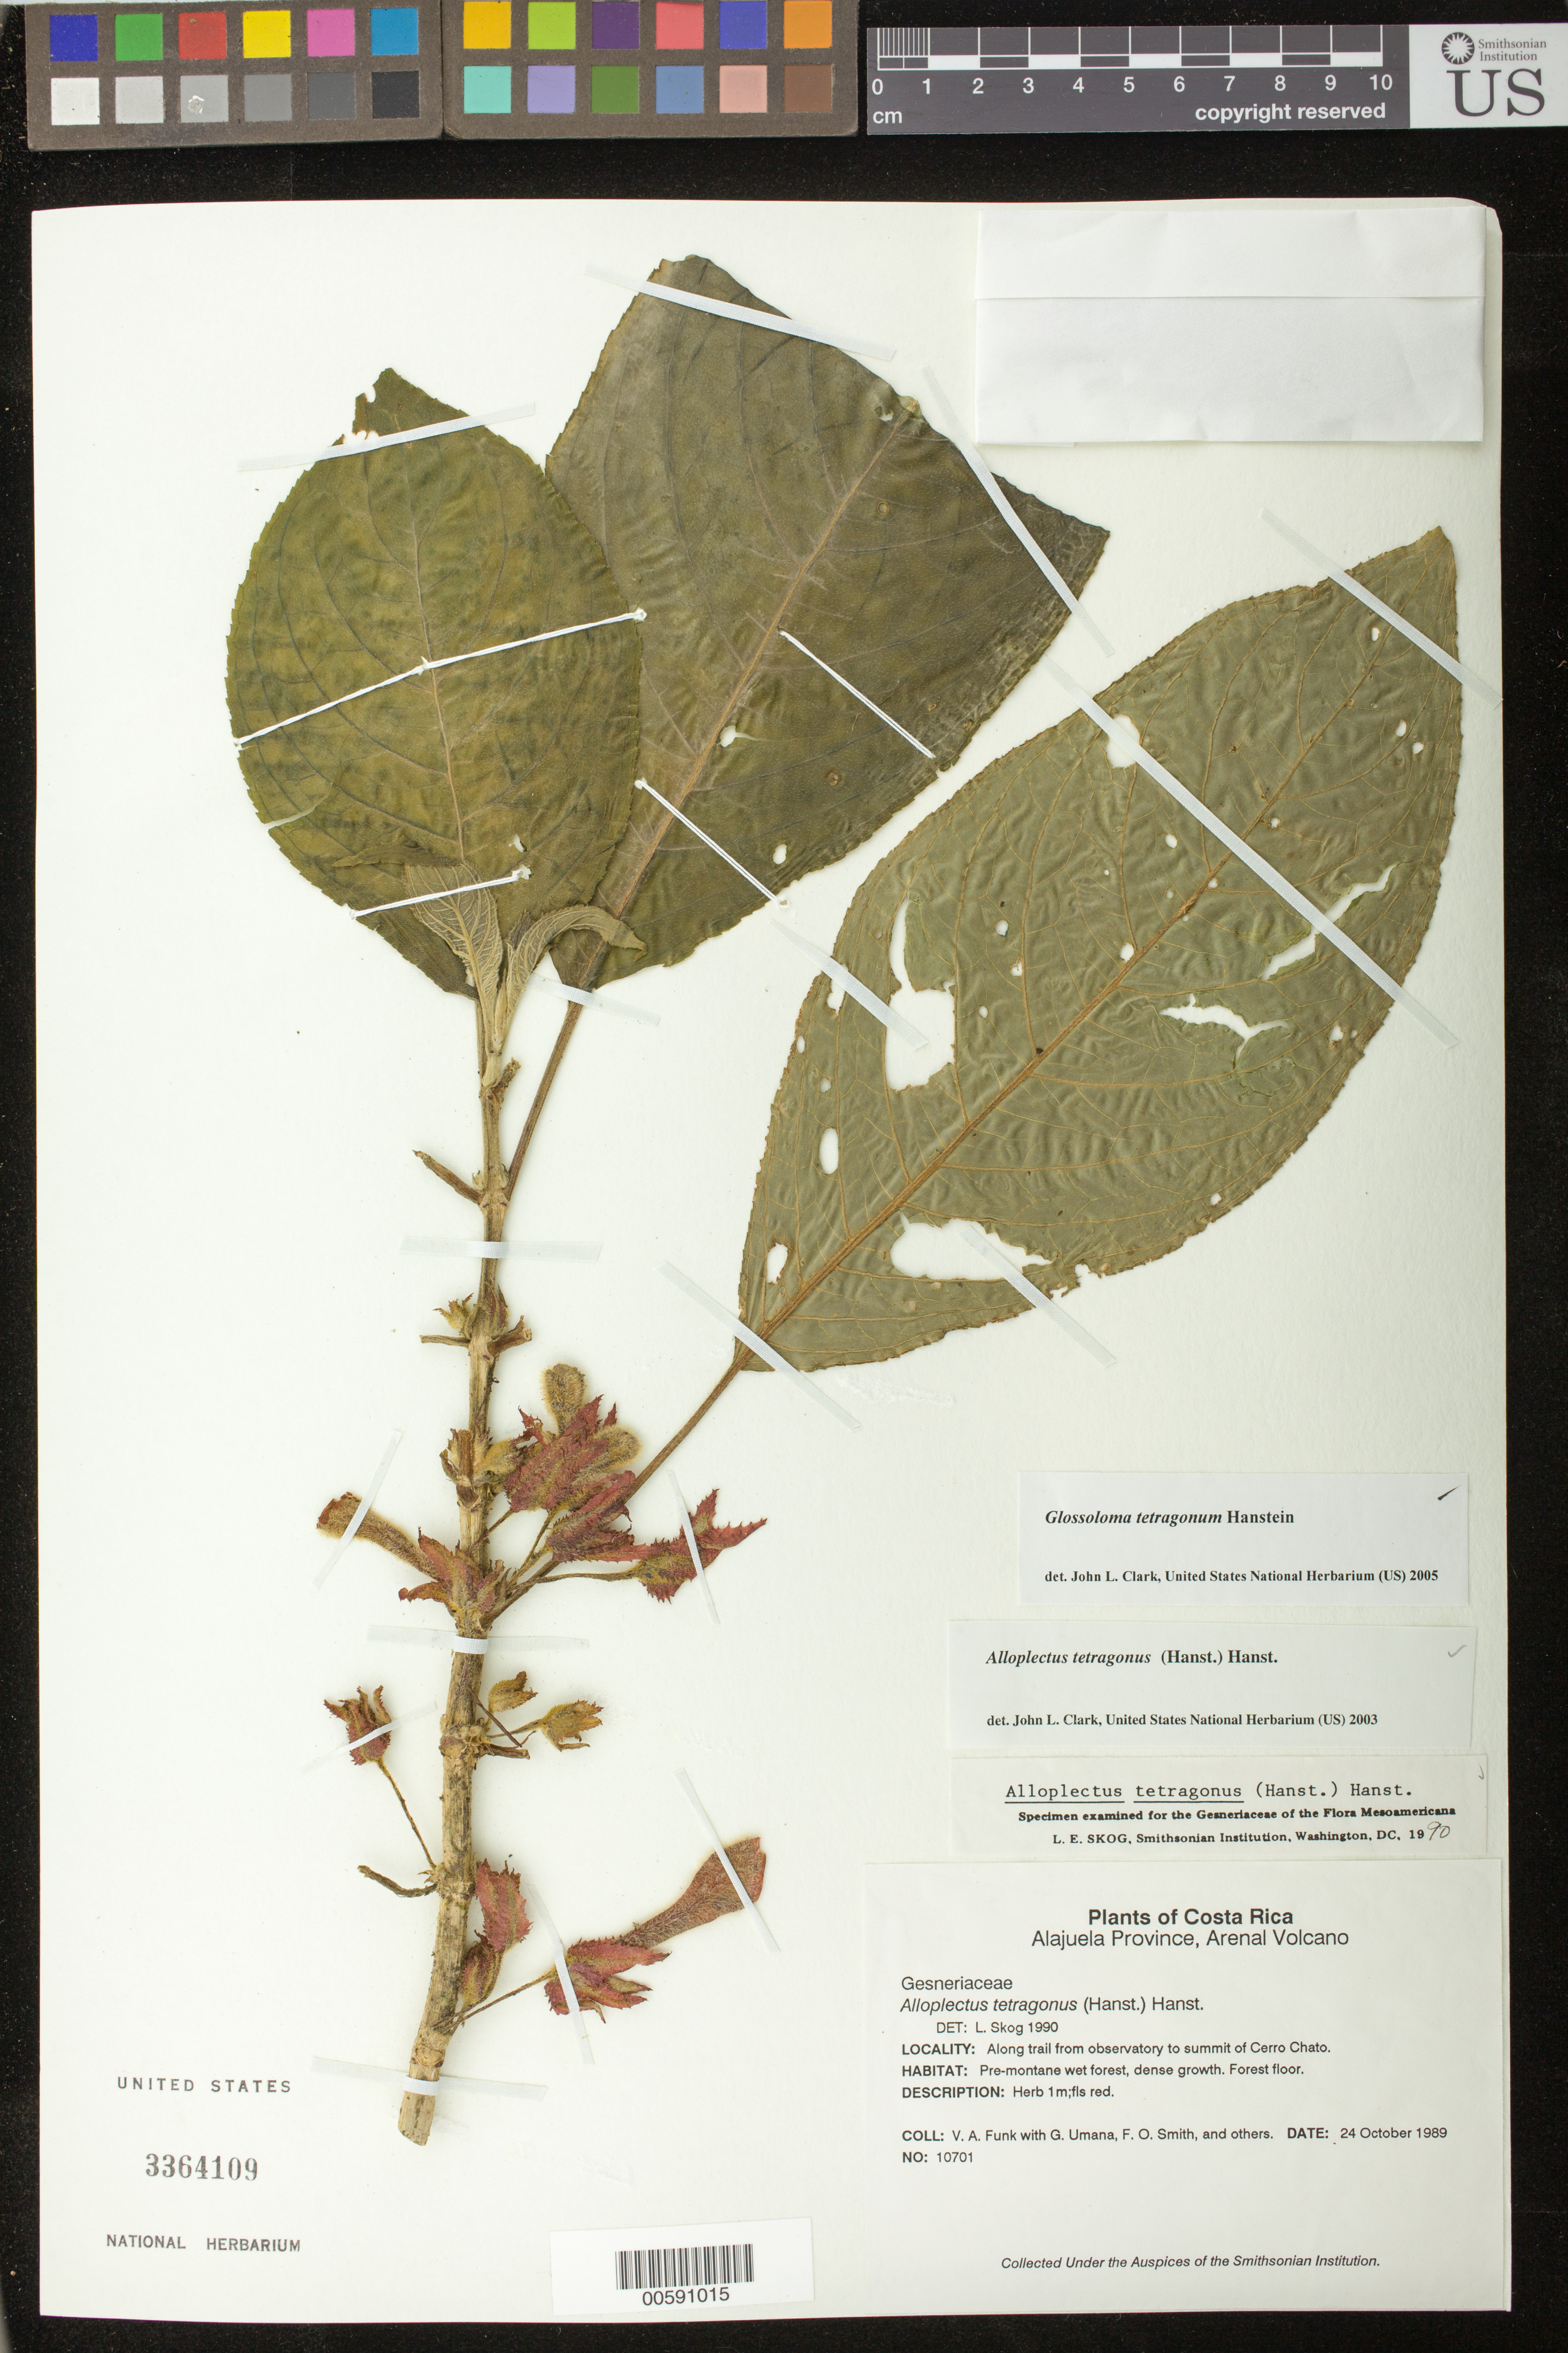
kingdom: Plantae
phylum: Tracheophyta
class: Magnoliopsida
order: Lamiales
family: Gesneriaceae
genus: Glossoloma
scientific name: Glossoloma tetragonum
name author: Hanst.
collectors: V. Funk, G. Umana, F. Smith & et al.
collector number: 10701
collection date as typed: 24 Oct 1989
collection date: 1989-10-24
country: Costa Rica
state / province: Alajuela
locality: Arenal Volcano; along trail from observatory to summit of Cerro Chato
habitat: Pre-montane wet forest, dense growth; forest floor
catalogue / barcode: US 3364109